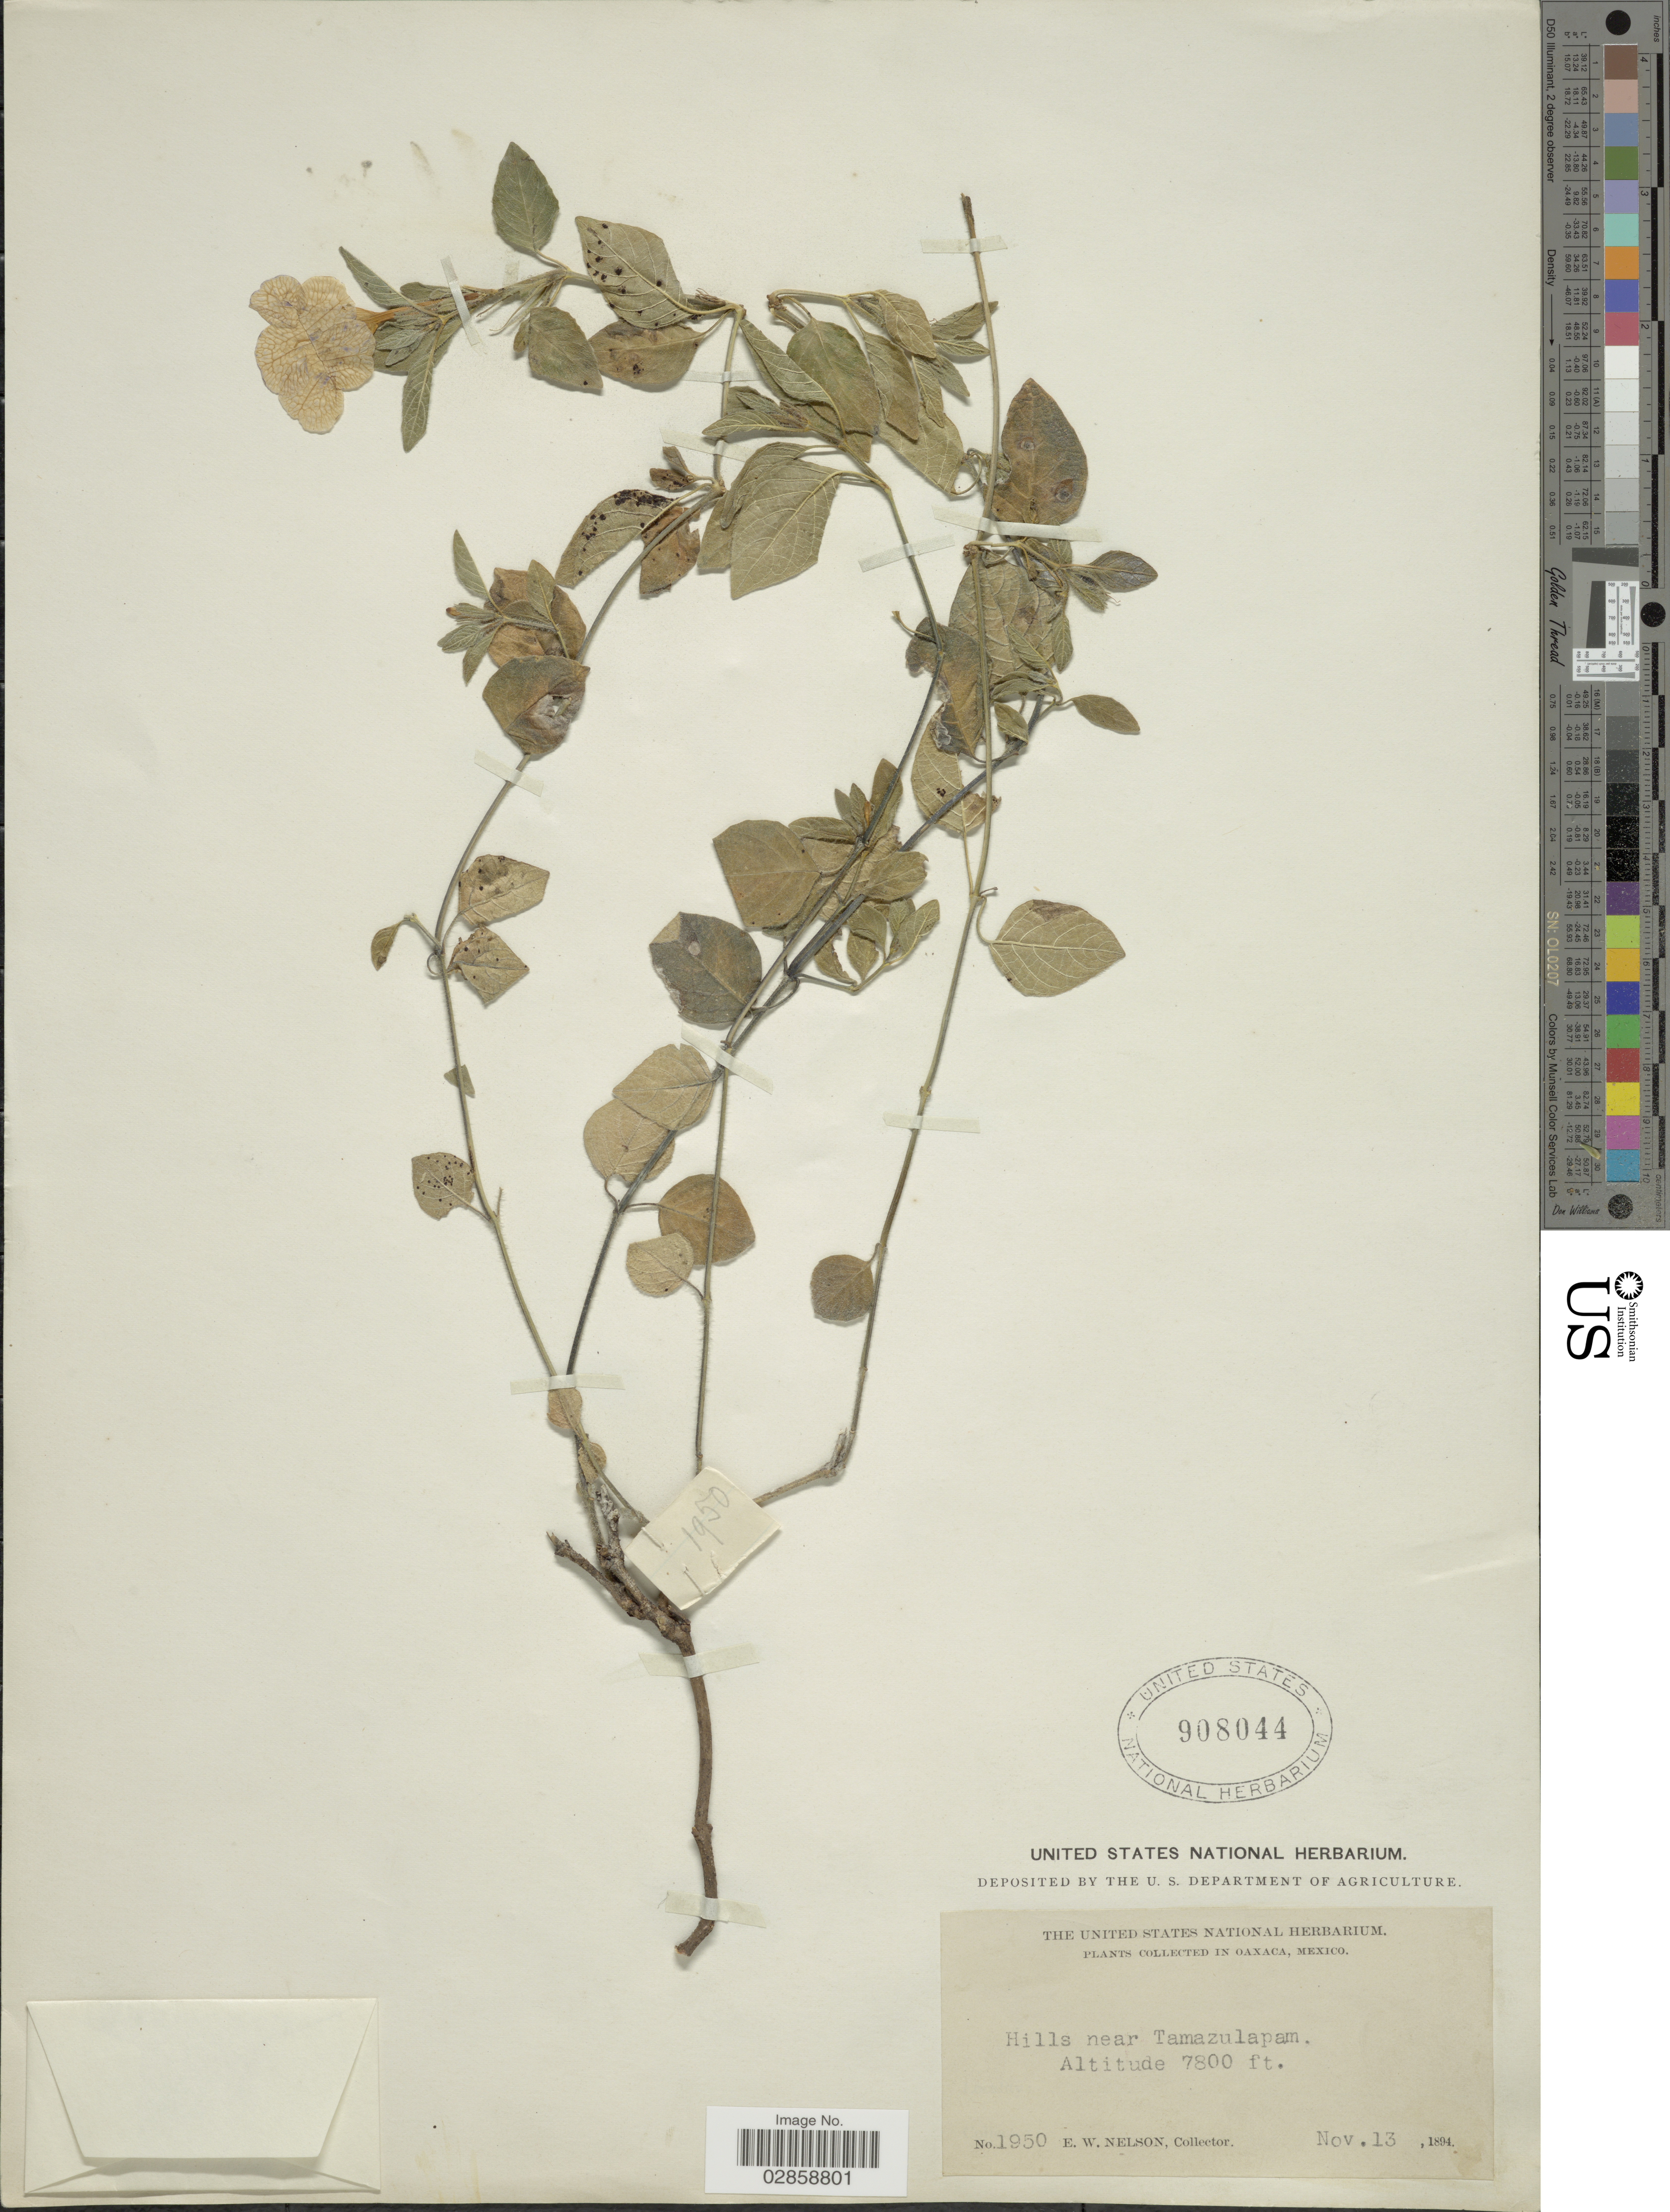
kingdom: Plantae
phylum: Tracheophyta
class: Magnoliopsida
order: Lamiales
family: Acanthaceae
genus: Ruellia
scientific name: Ruellia sp.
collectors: E. W. Nelson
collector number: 1950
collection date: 1894-11-13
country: Mexico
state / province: Oaxaca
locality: Hills near Tamazulapam.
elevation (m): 2377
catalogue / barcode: US 908044